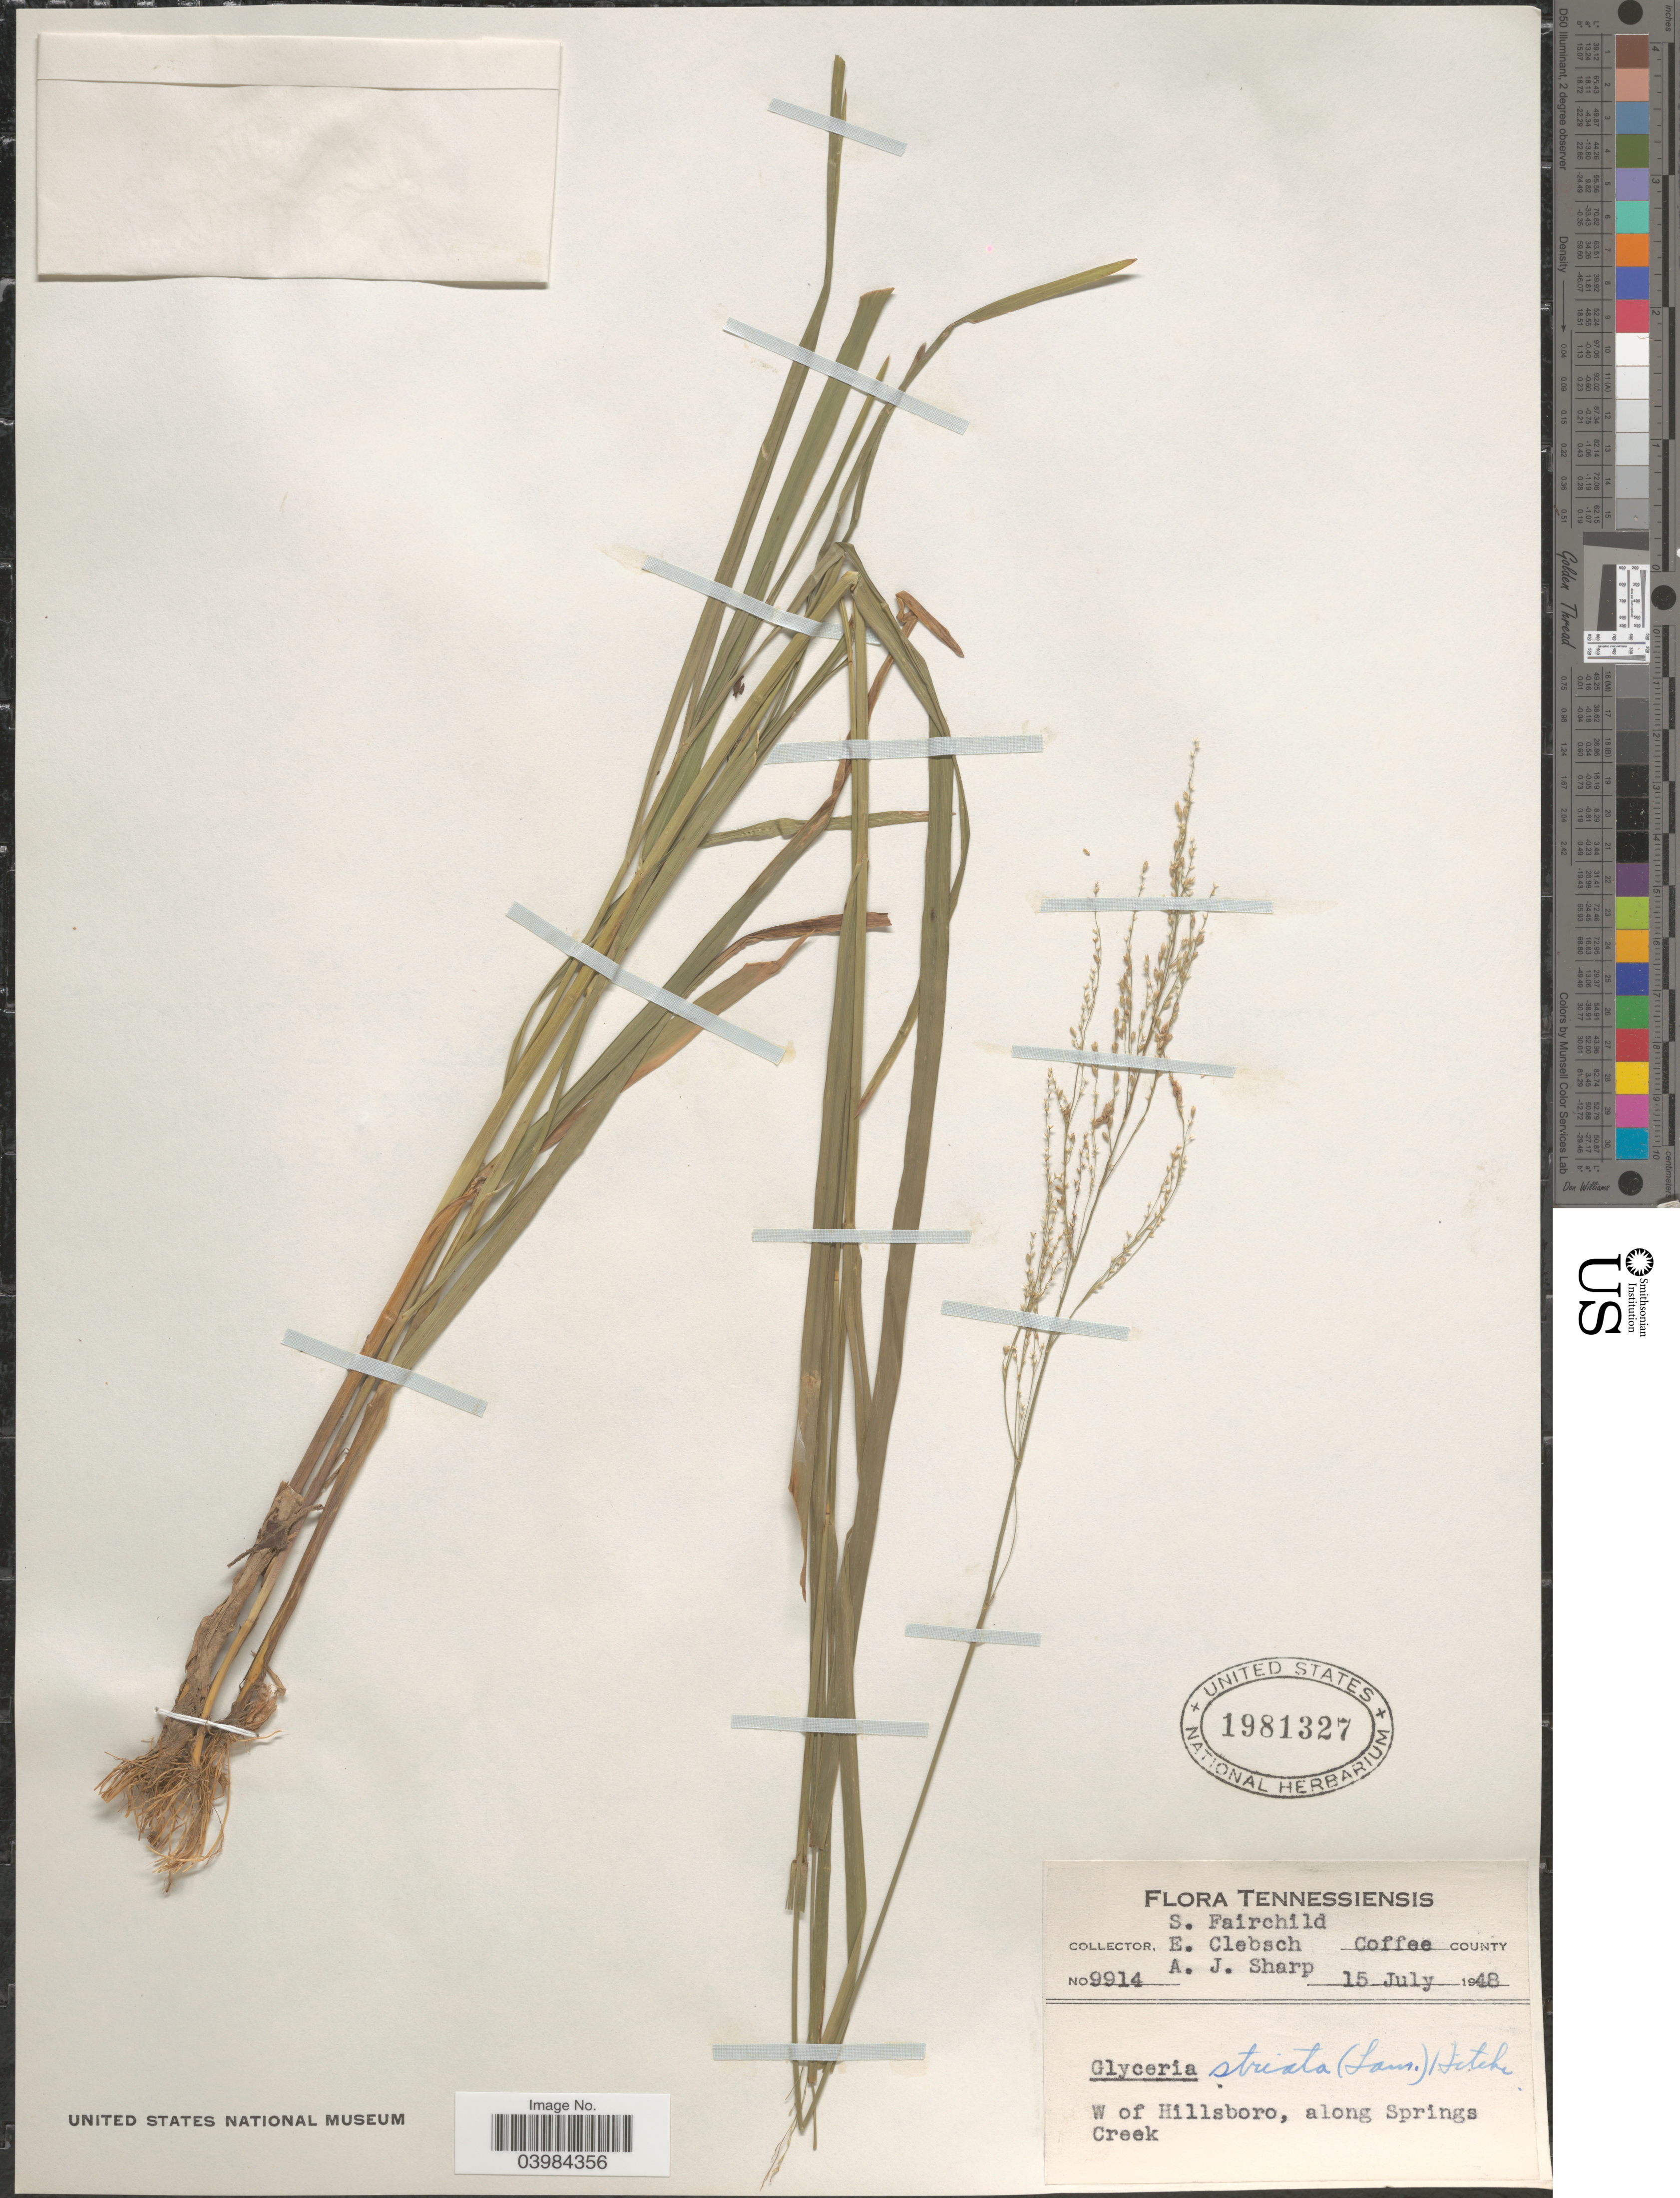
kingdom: Plantae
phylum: Tracheophyta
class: Liliopsida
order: Poales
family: Poaceae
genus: Glyceria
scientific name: Glyceria striata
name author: (Lam.) Hitchc.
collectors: S. Fairchild, E. Clebsch & A. J. Sharp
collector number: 9914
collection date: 1948-07-15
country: United States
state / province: Tennessee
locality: Coffee County. W of Hillsboro, along Springs Creek.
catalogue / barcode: US 1981327